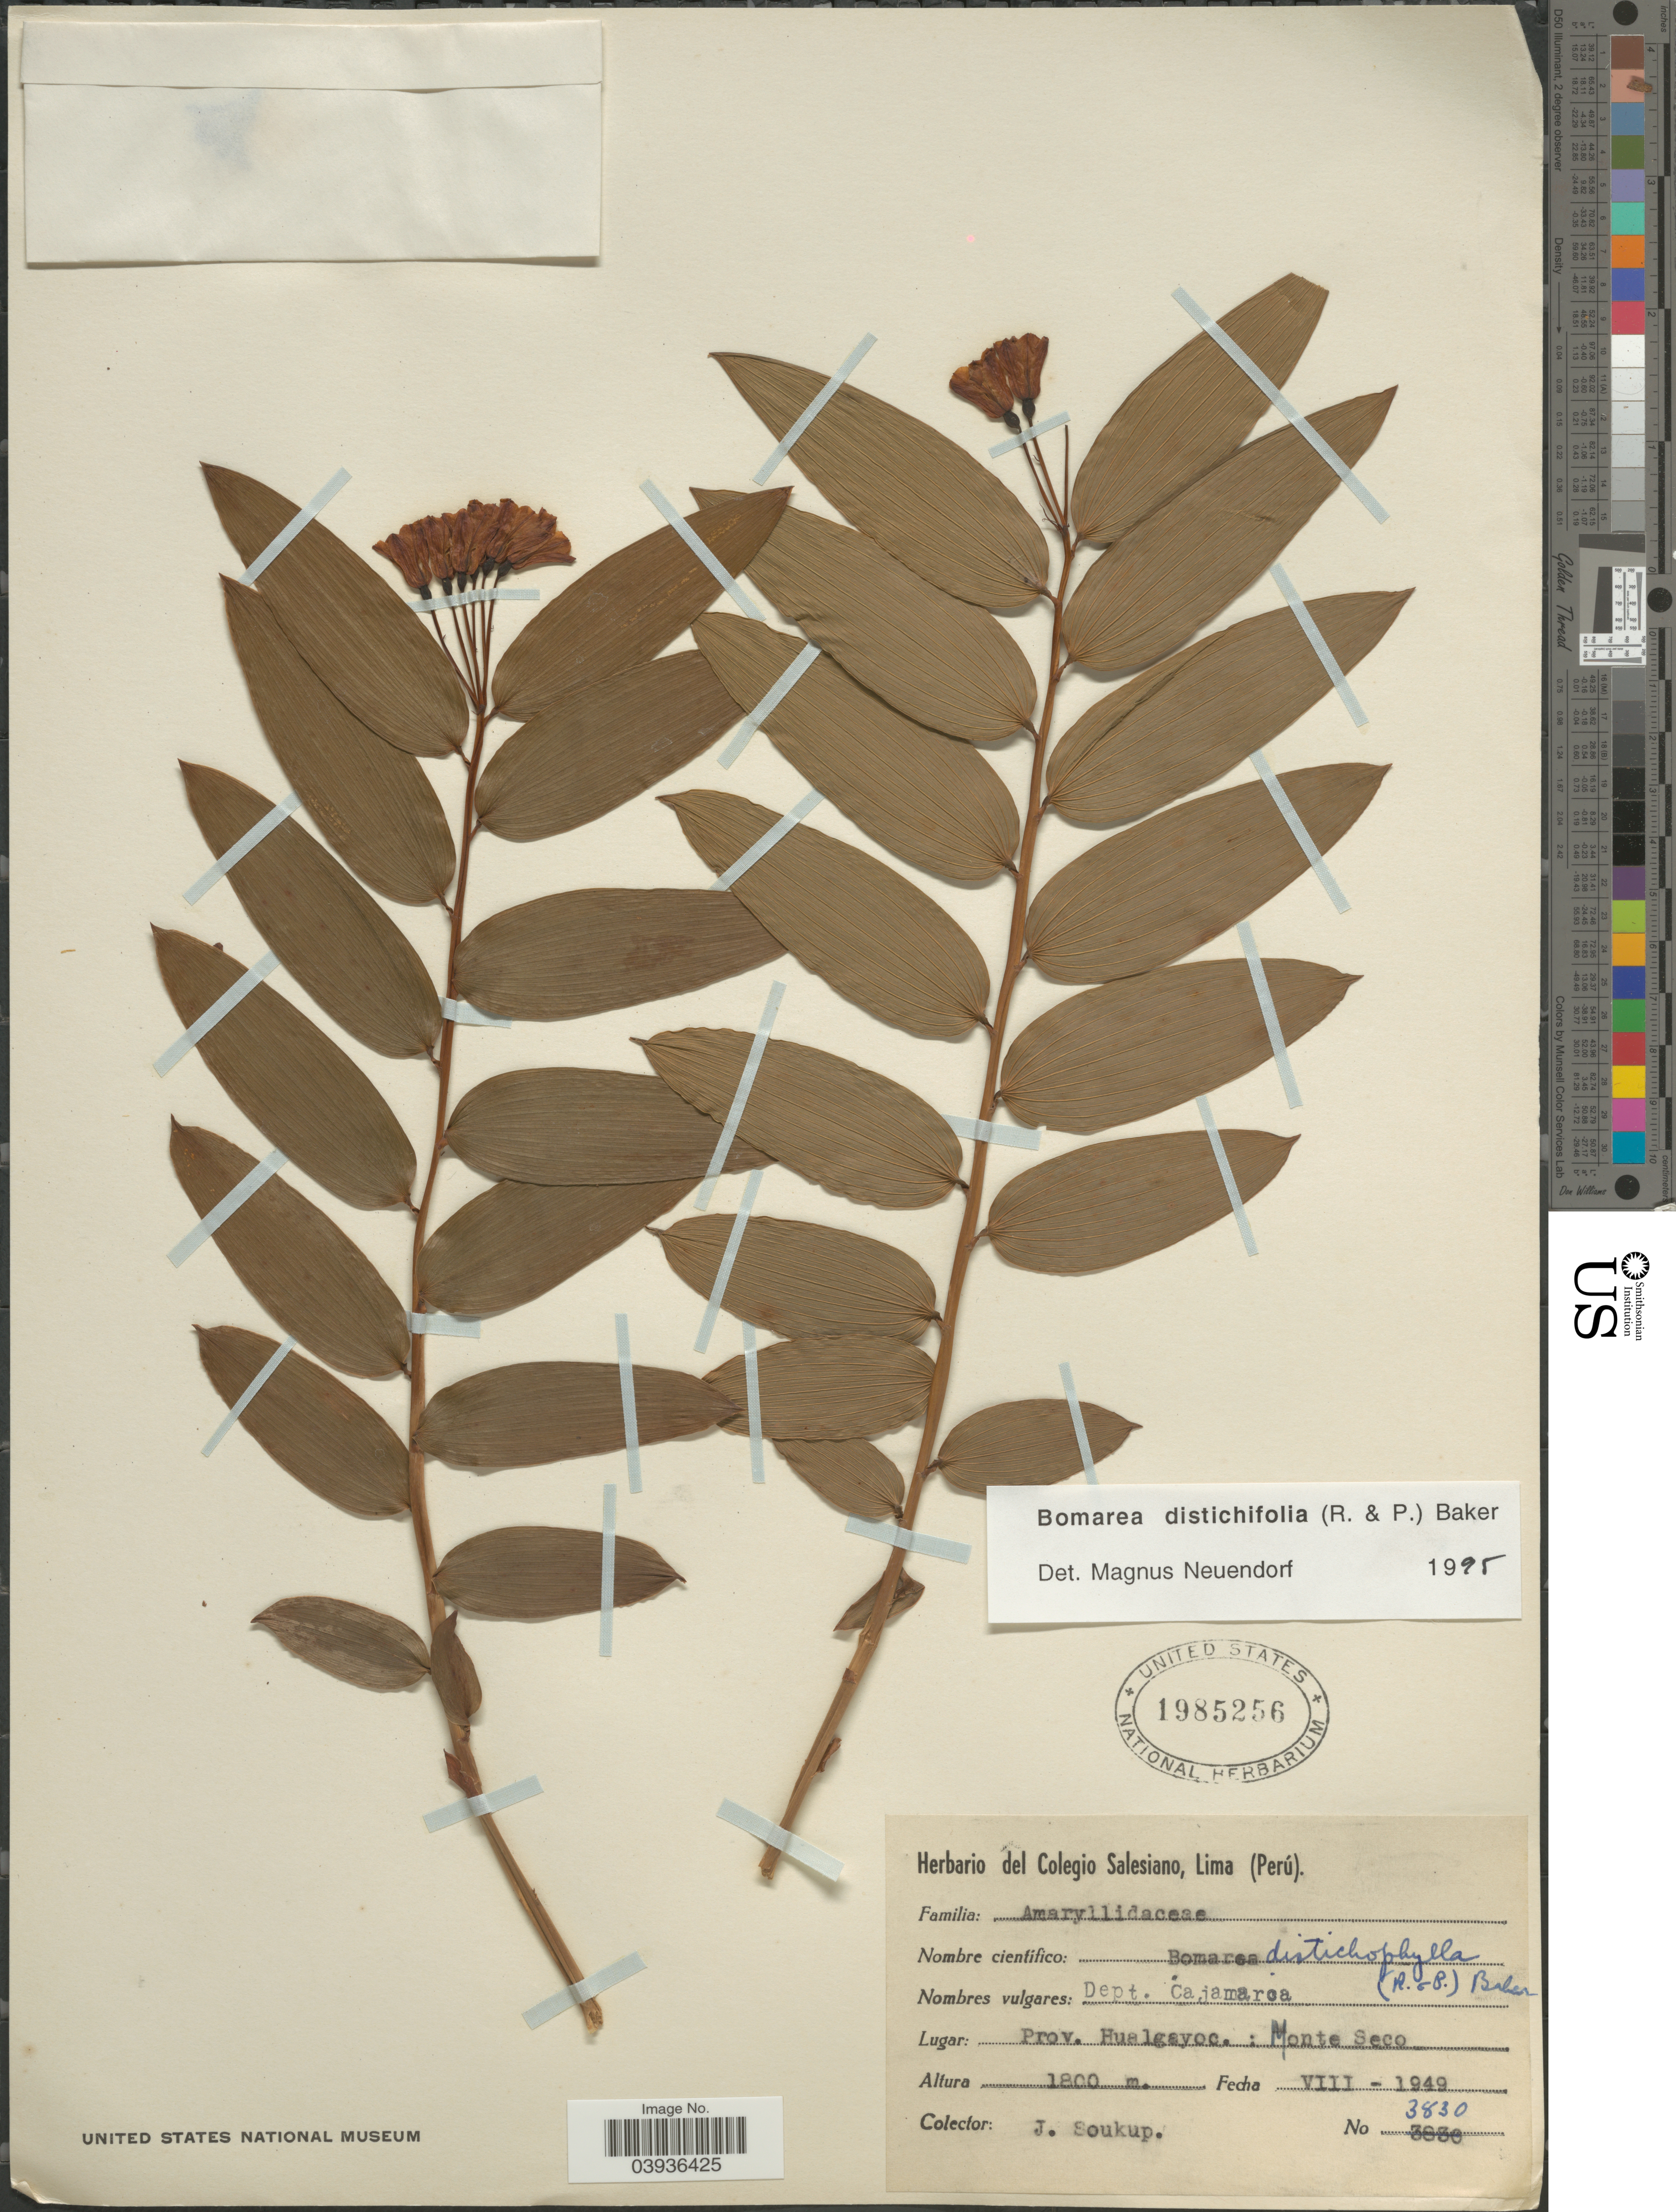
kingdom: Plantae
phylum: Tracheophyta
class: Liliopsida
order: Liliales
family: Alstroemeriaceae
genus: Bomarea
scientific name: Bomarea distichifolia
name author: (Ruiz & Pav.) Baker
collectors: J. Soukup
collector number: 3830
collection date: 1949-08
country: Peru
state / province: Cajamarca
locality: Dept. Cajamarca. Prov. Hualgayoc; Monte Seco.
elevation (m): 1800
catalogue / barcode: US 1985256